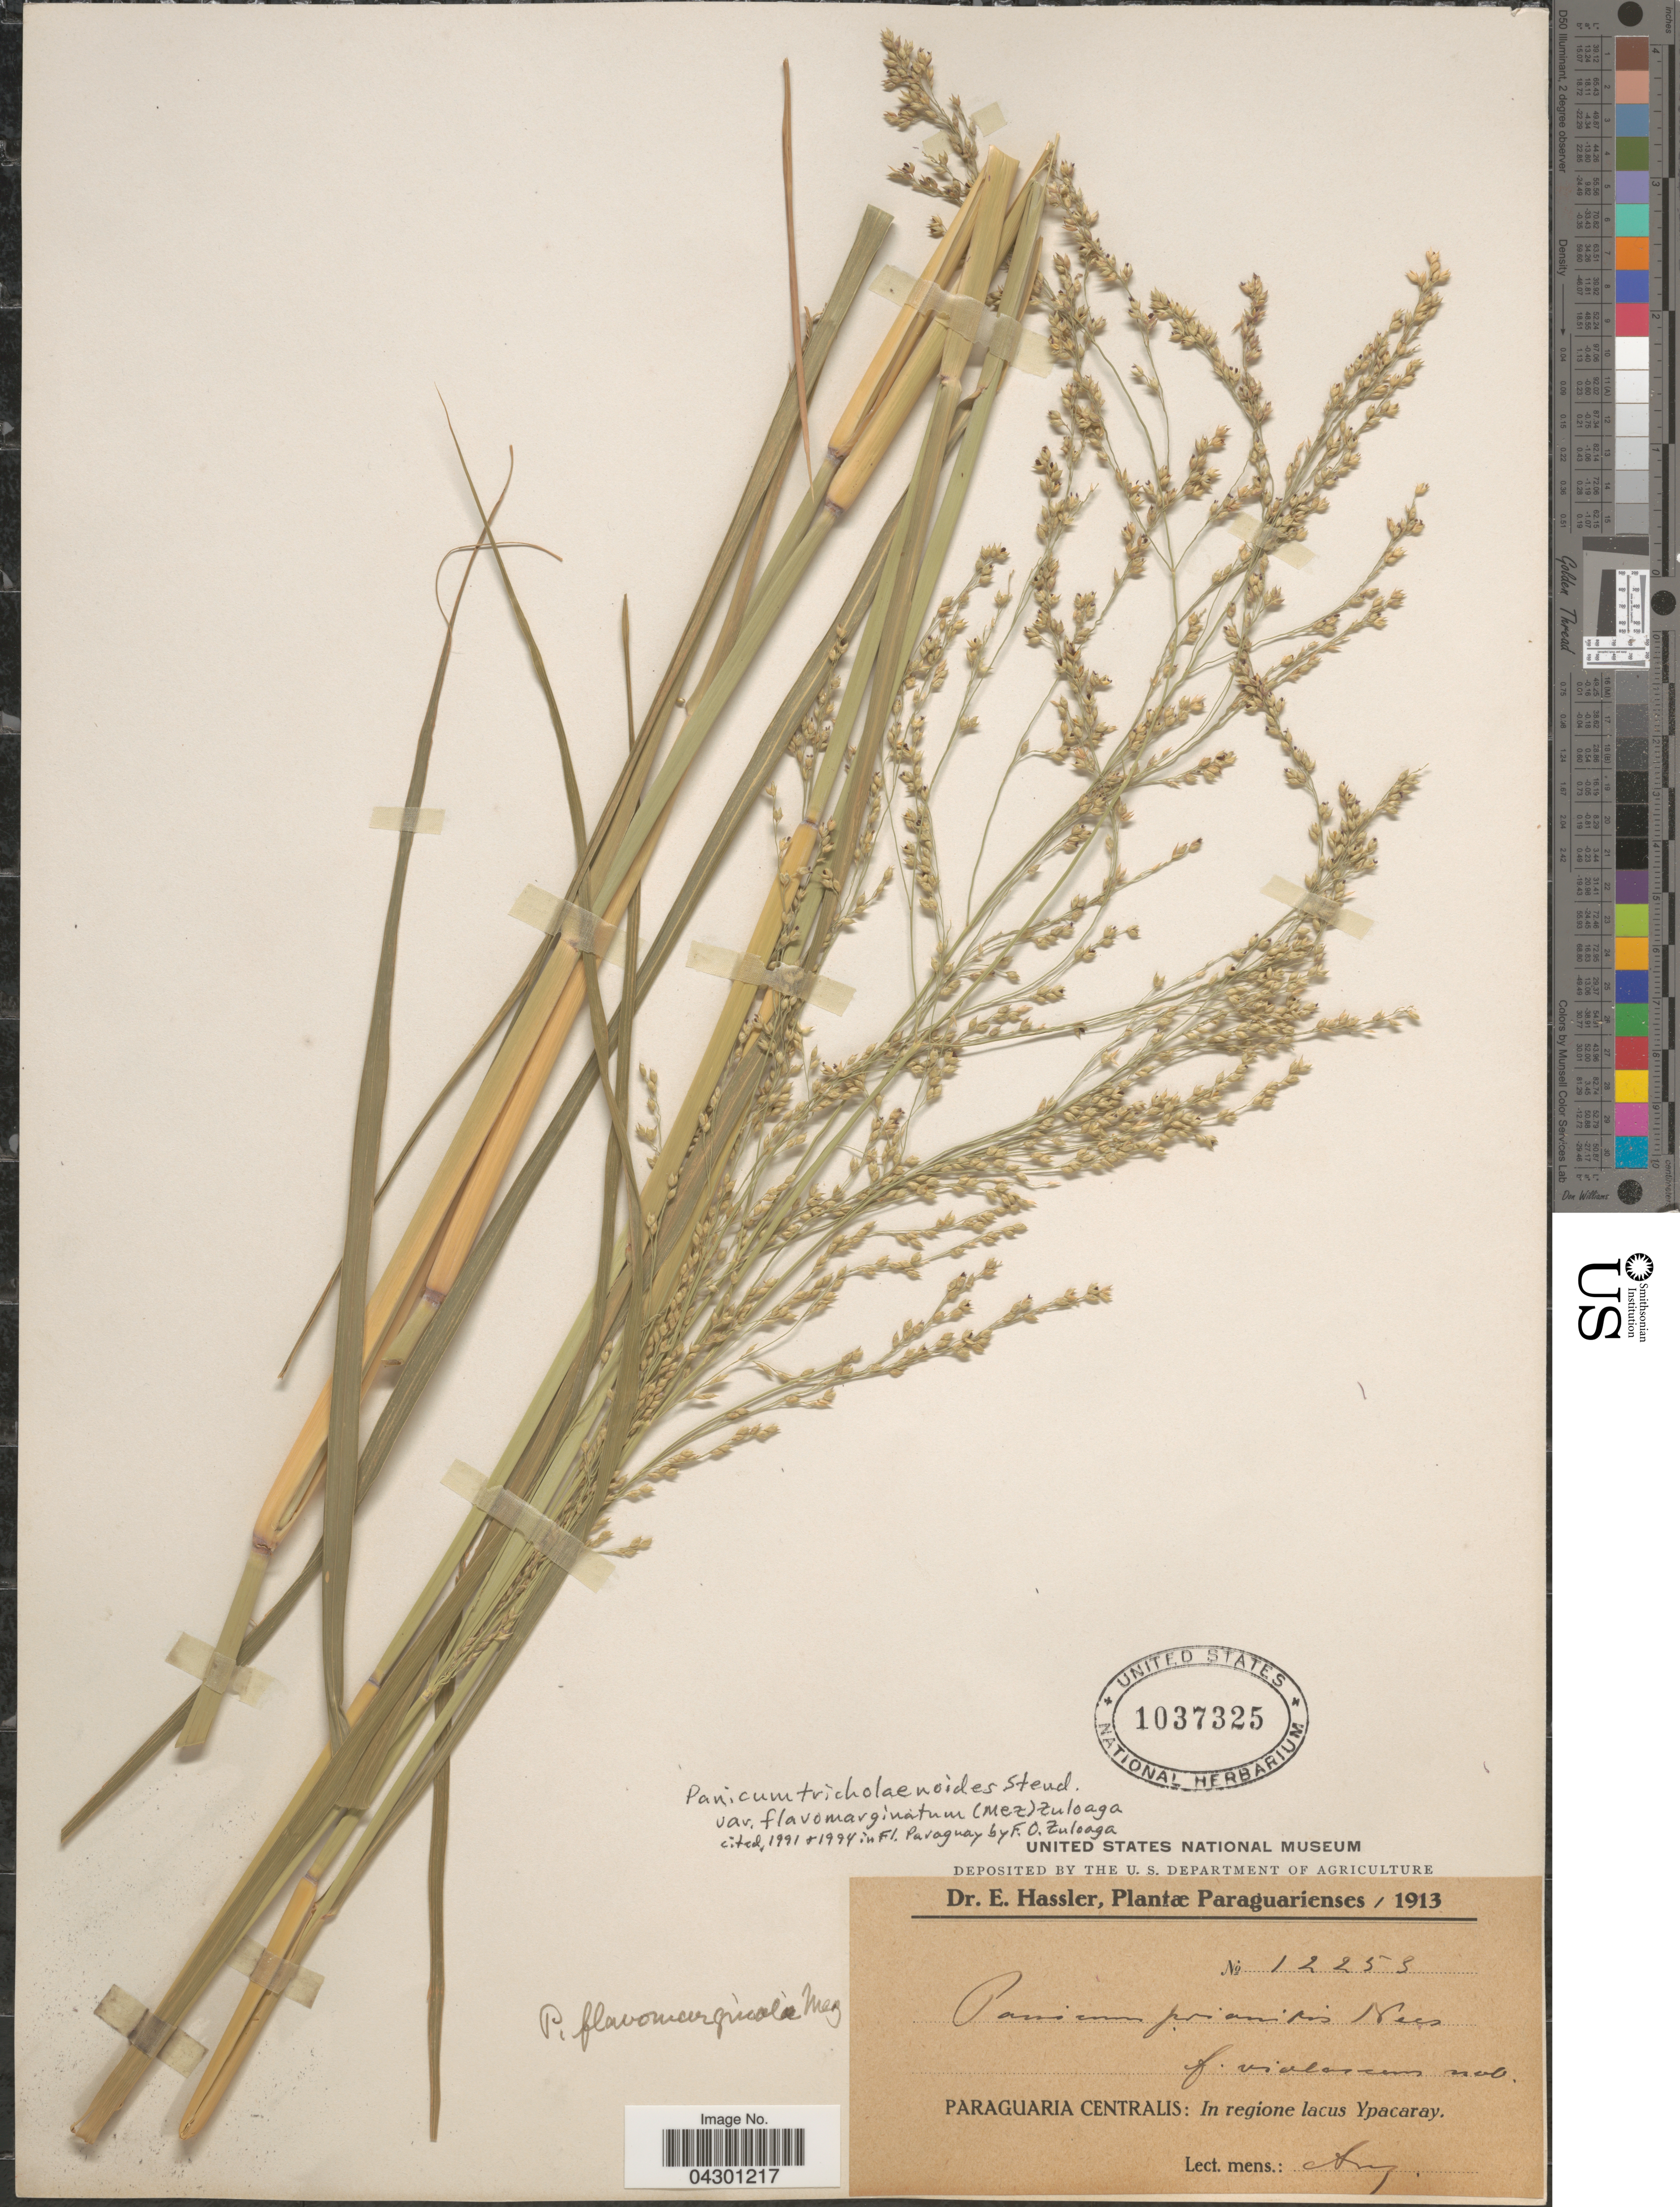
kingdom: Plantae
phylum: Tracheophyta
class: Liliopsida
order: Poales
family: Poaceae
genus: Panicum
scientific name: Panicum tricholaenoides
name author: Steud.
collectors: E. Hassler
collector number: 12253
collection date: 1913-08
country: Paraguay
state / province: Paraguari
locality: Paraguaria Centralis: In regione lacus Ypacaray.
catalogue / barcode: US 1037325